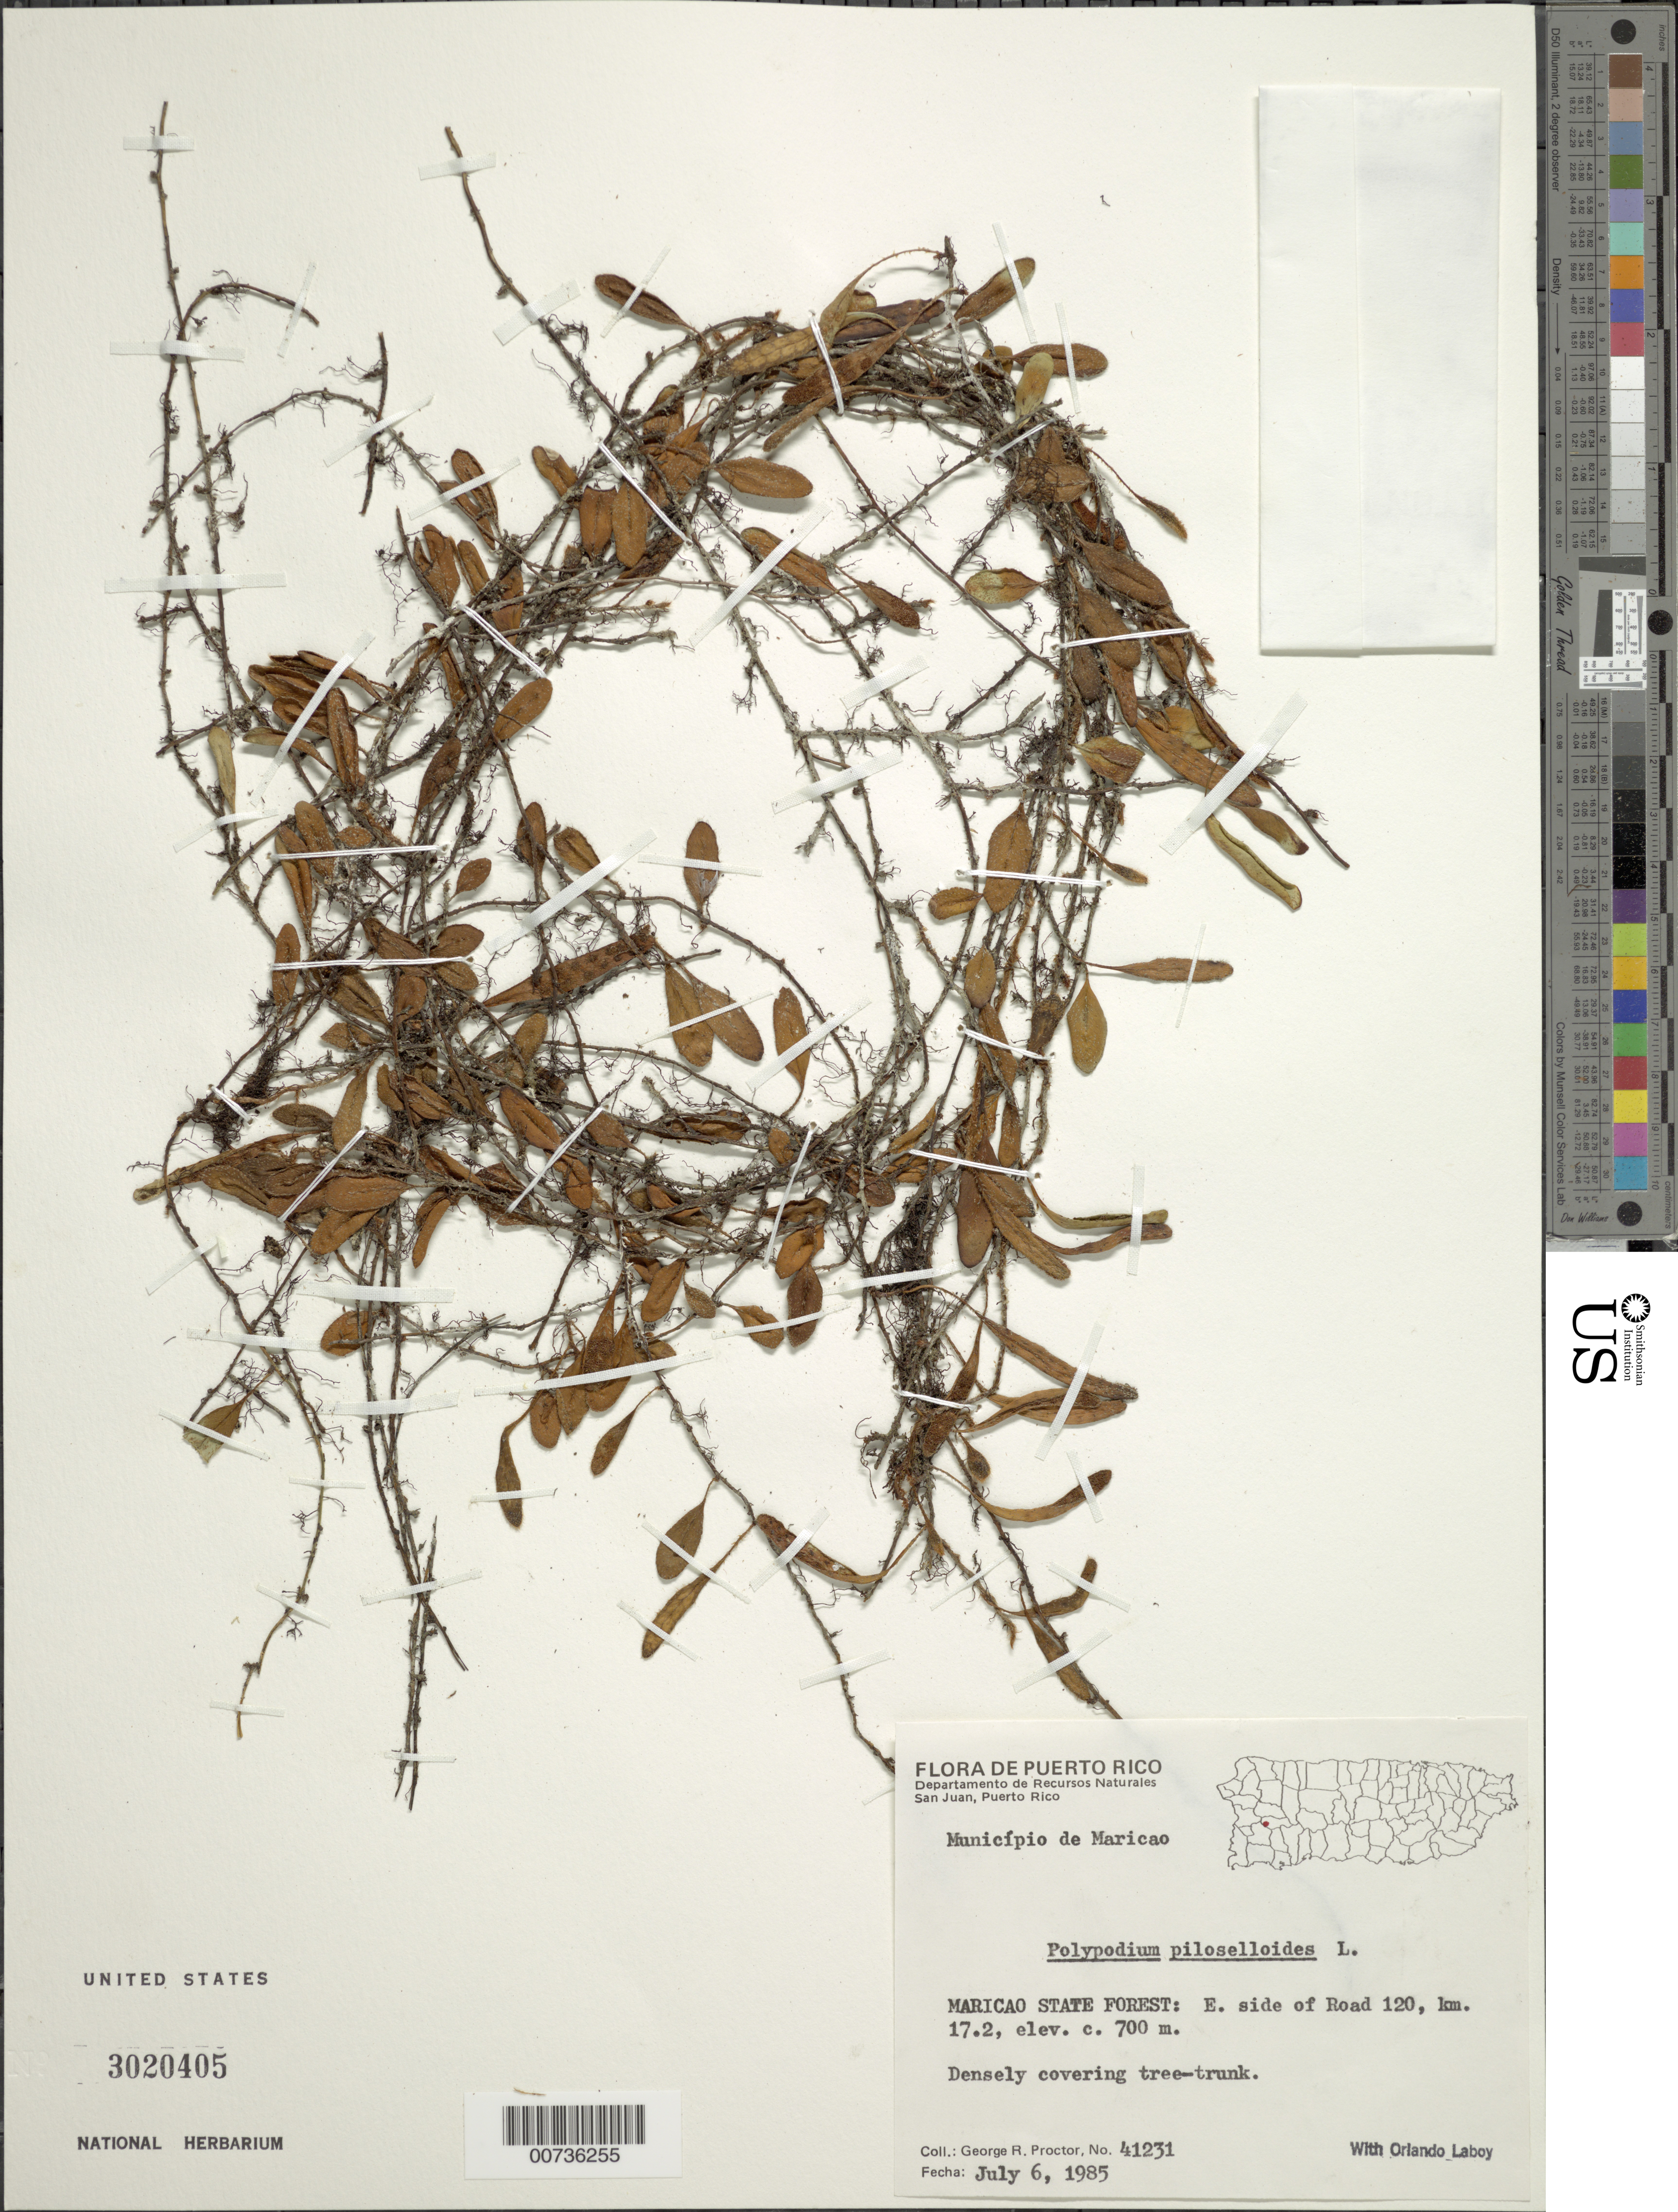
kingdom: Plantae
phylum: Tracheophyta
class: Polypodiopsida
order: Polypodiales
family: Polypodiaceae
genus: Microgramma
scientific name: Microgramma piloselloides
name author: (L.) Copel.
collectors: G. R. Proctor & O. Laboy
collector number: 41231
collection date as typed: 06 Jul 1985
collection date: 1985-07-06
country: Puerto Rico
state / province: Maricao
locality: Maricao State Forest: E. side of road 120, km 17.2. Municipio Maricao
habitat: Densely covering tree-trunk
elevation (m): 700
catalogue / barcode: US 3020405